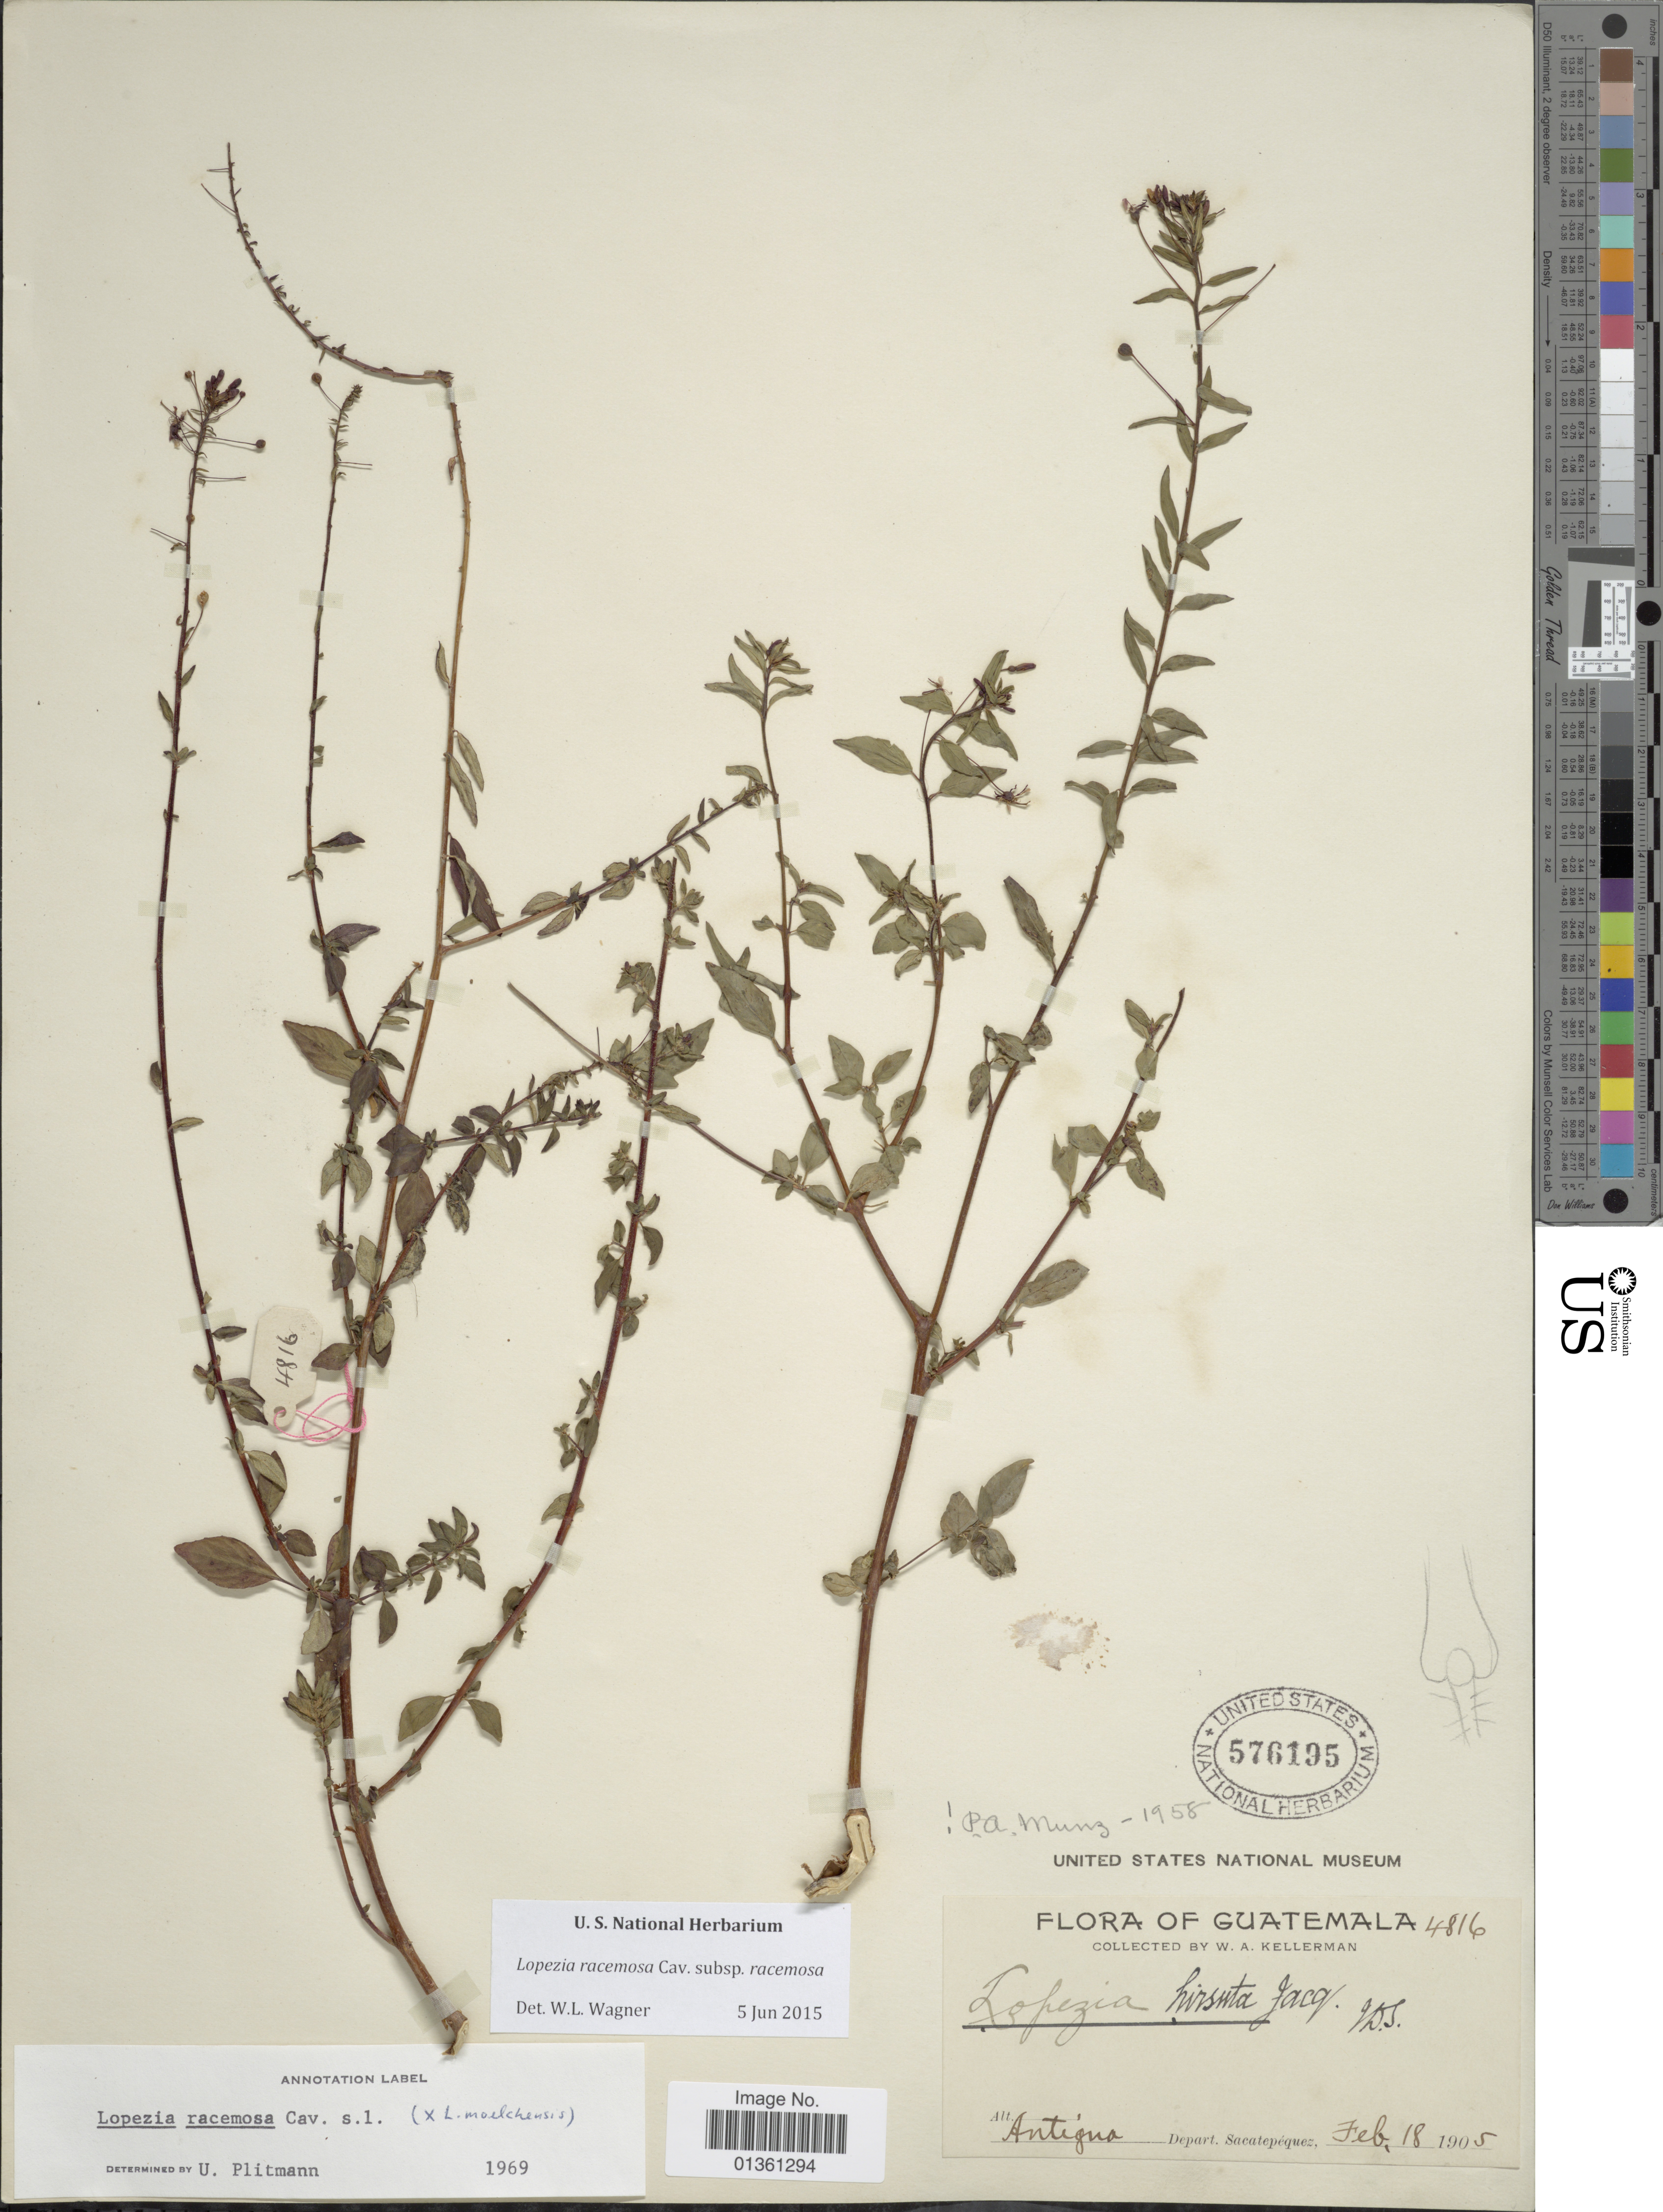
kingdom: Plantae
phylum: Tracheophyta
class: Magnoliopsida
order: Myrtales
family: Onagraceae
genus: Lopezia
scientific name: Lopezia racemosa subsp. racemosa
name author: Cav.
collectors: W. Kellerman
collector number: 4816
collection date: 1905-02-18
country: Guatemala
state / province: Sacatepéquez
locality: Antigua.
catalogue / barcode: US 576195